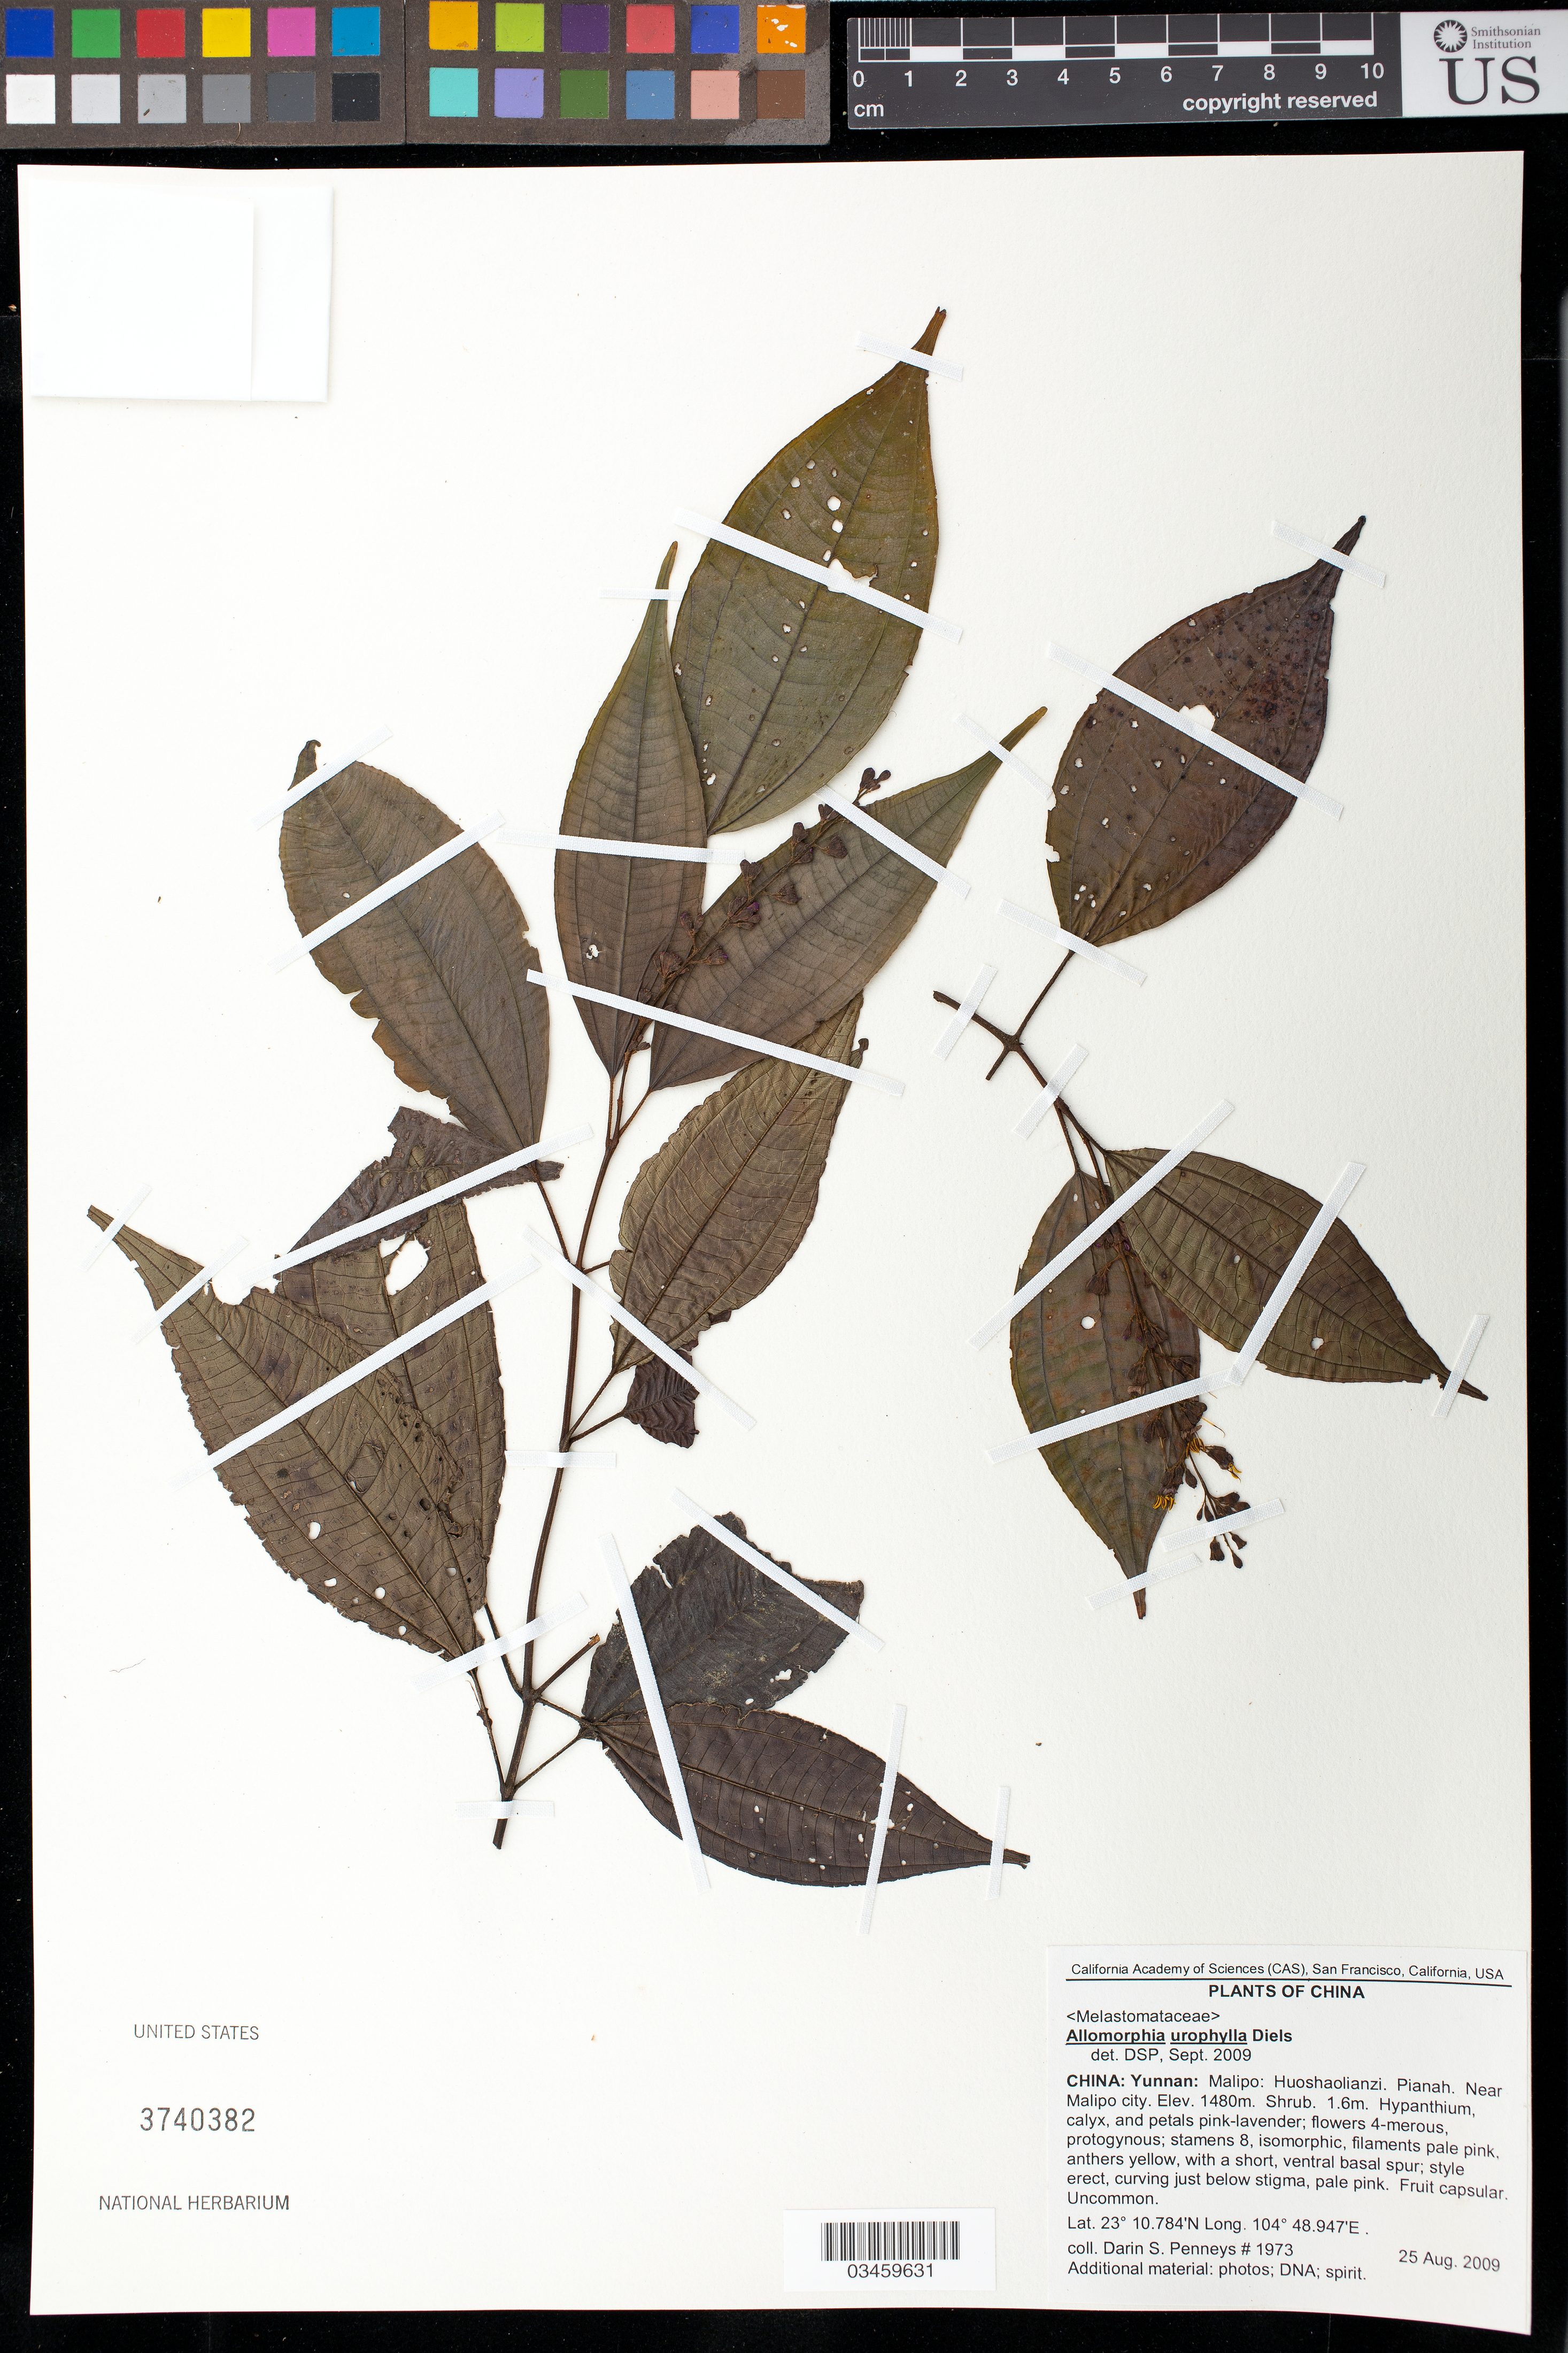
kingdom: Plantae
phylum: Tracheophyta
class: Magnoliopsida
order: Myrtales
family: Melastomataceae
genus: Oxyspora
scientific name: Oxyspora urophylla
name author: (Diels) Y.M. Shui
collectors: D. S. Penneys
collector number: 1973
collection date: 2009-08-25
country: China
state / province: Yunnan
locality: Malipo, Huoshaolianzi. Pianah, near Malipo city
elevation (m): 1480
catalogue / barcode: US 3740382